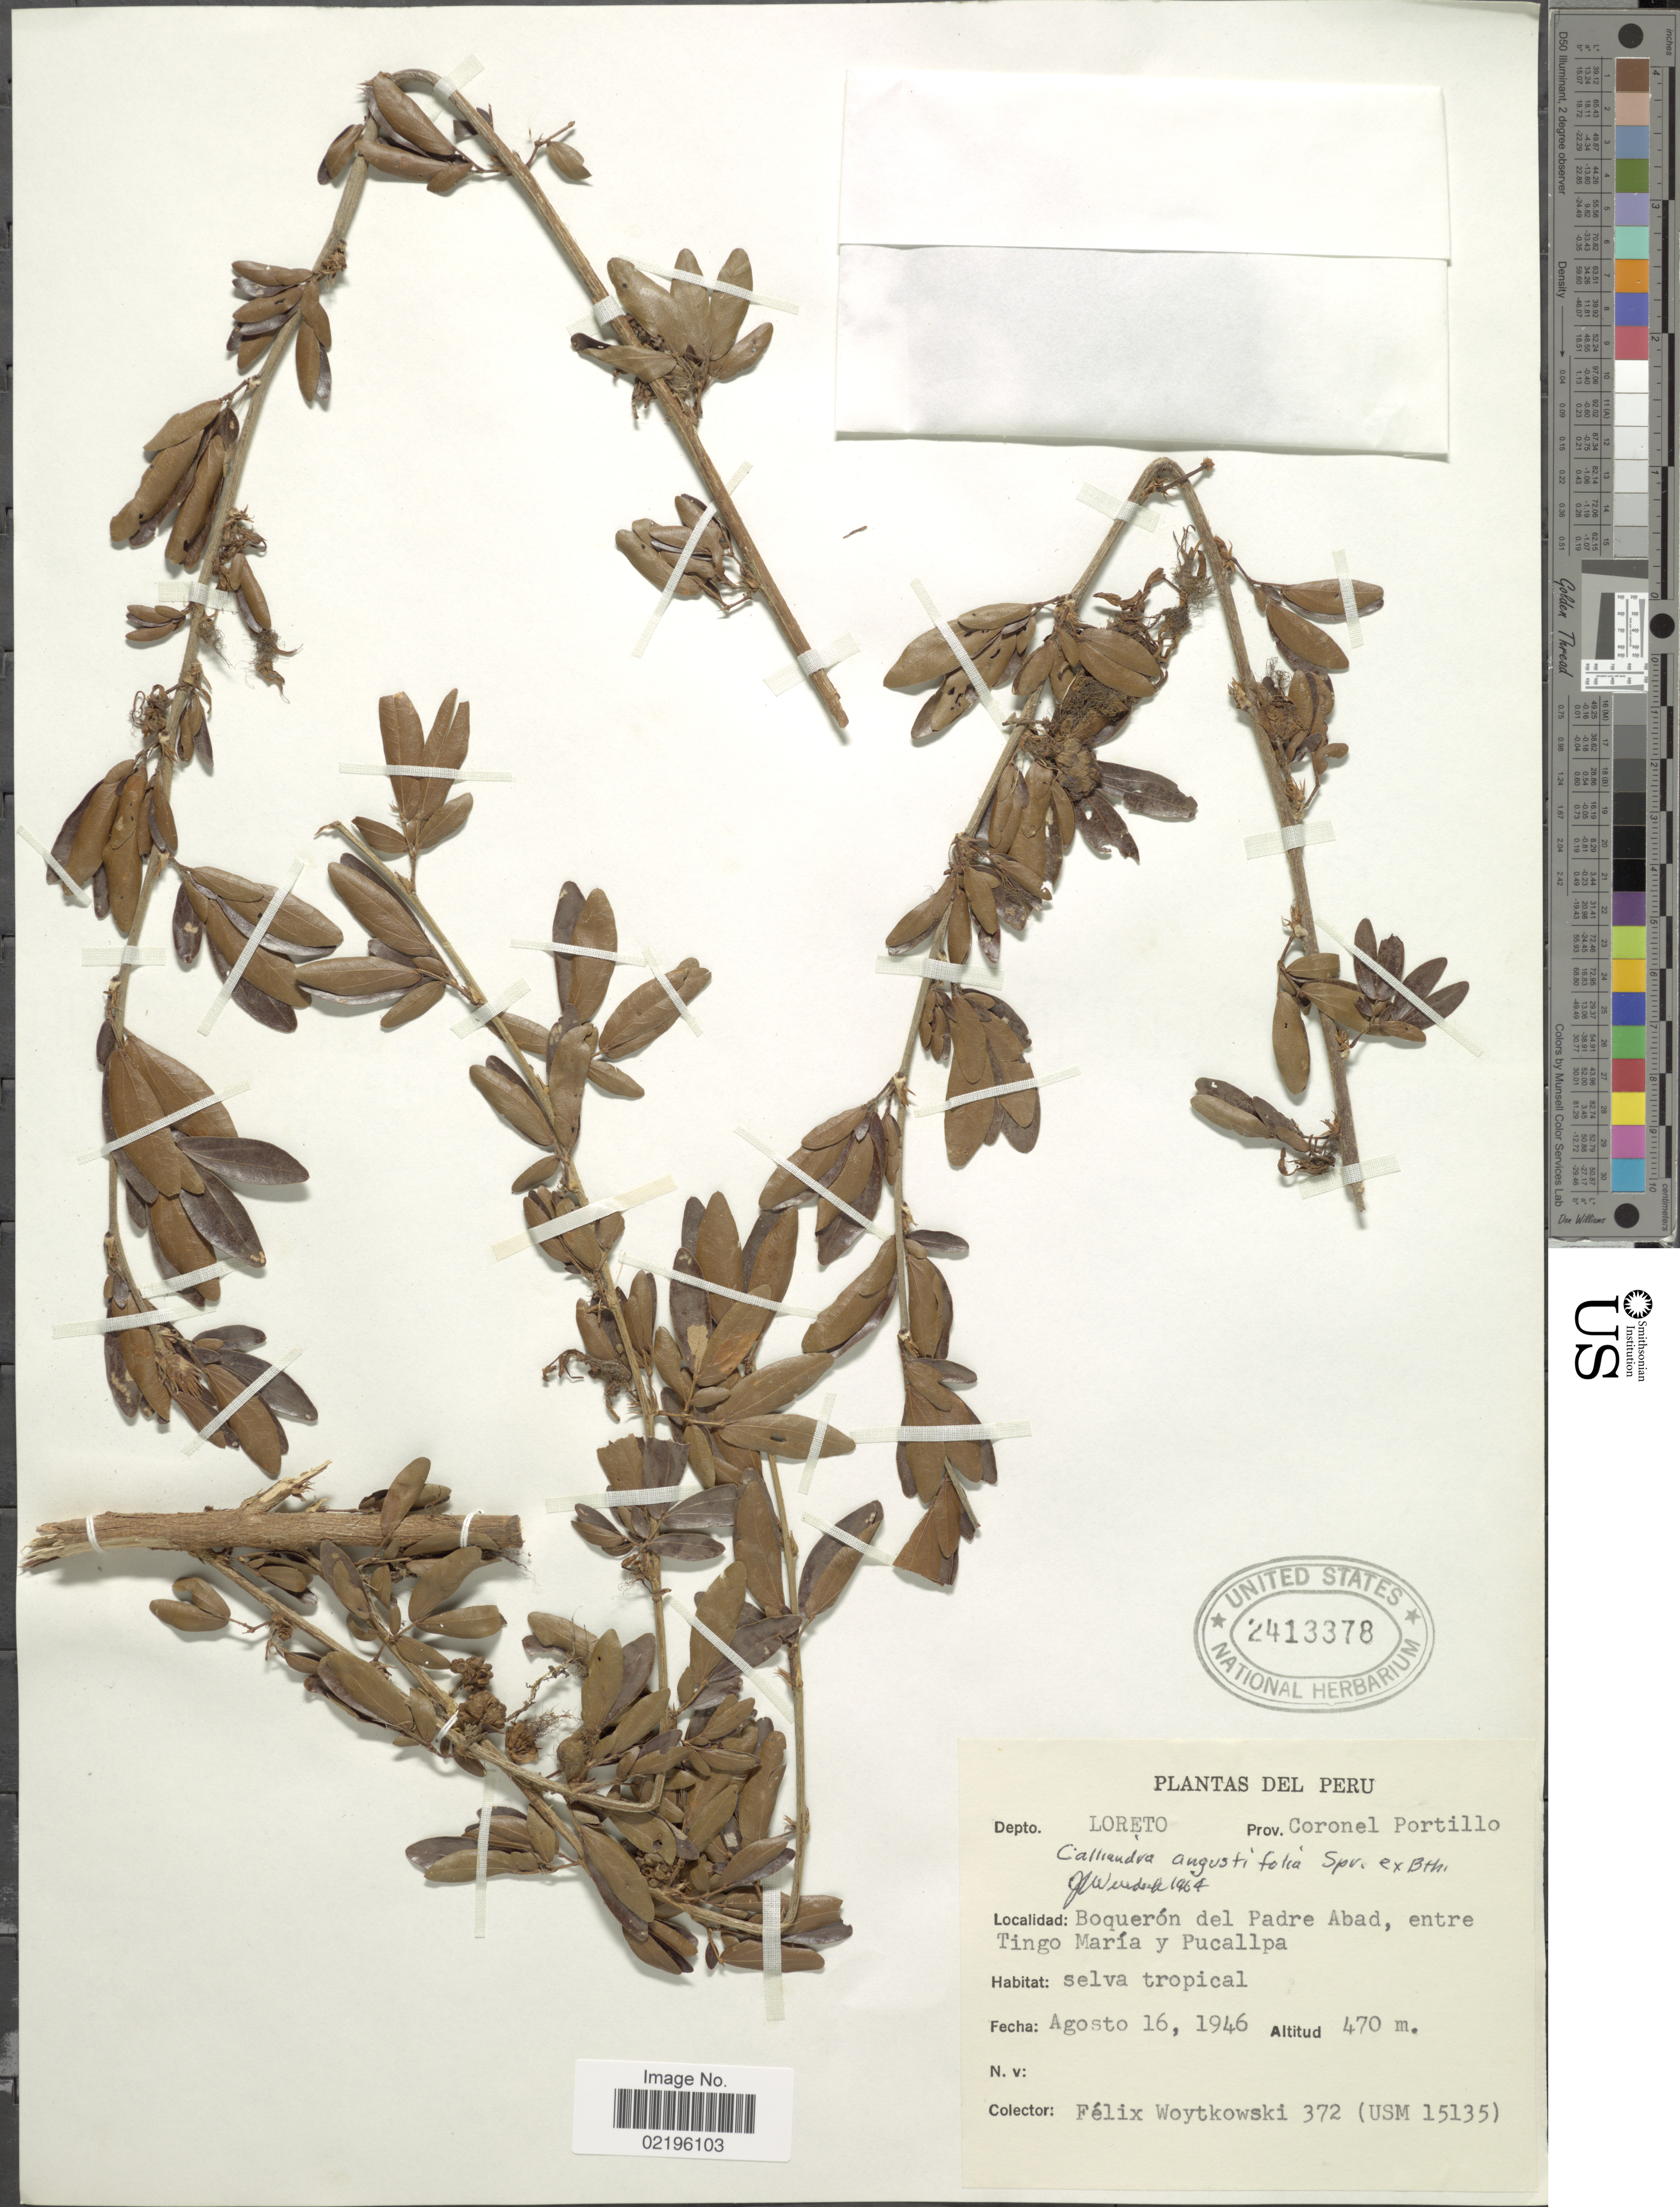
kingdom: Plantae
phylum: Tracheophyta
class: Magnoliopsida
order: Fabales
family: Fabaceae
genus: Calliandra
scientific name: Calliandra angustifolia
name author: Spruce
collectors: F. Woytkowski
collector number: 372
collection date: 1946-08-16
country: Peru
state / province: Loreto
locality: Depto. Loreto. Prov. Coronel Portillo. Boqueron del Padre Abad, entre Tingo Maria y Pucallpa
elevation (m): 470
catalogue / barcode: US 2413378